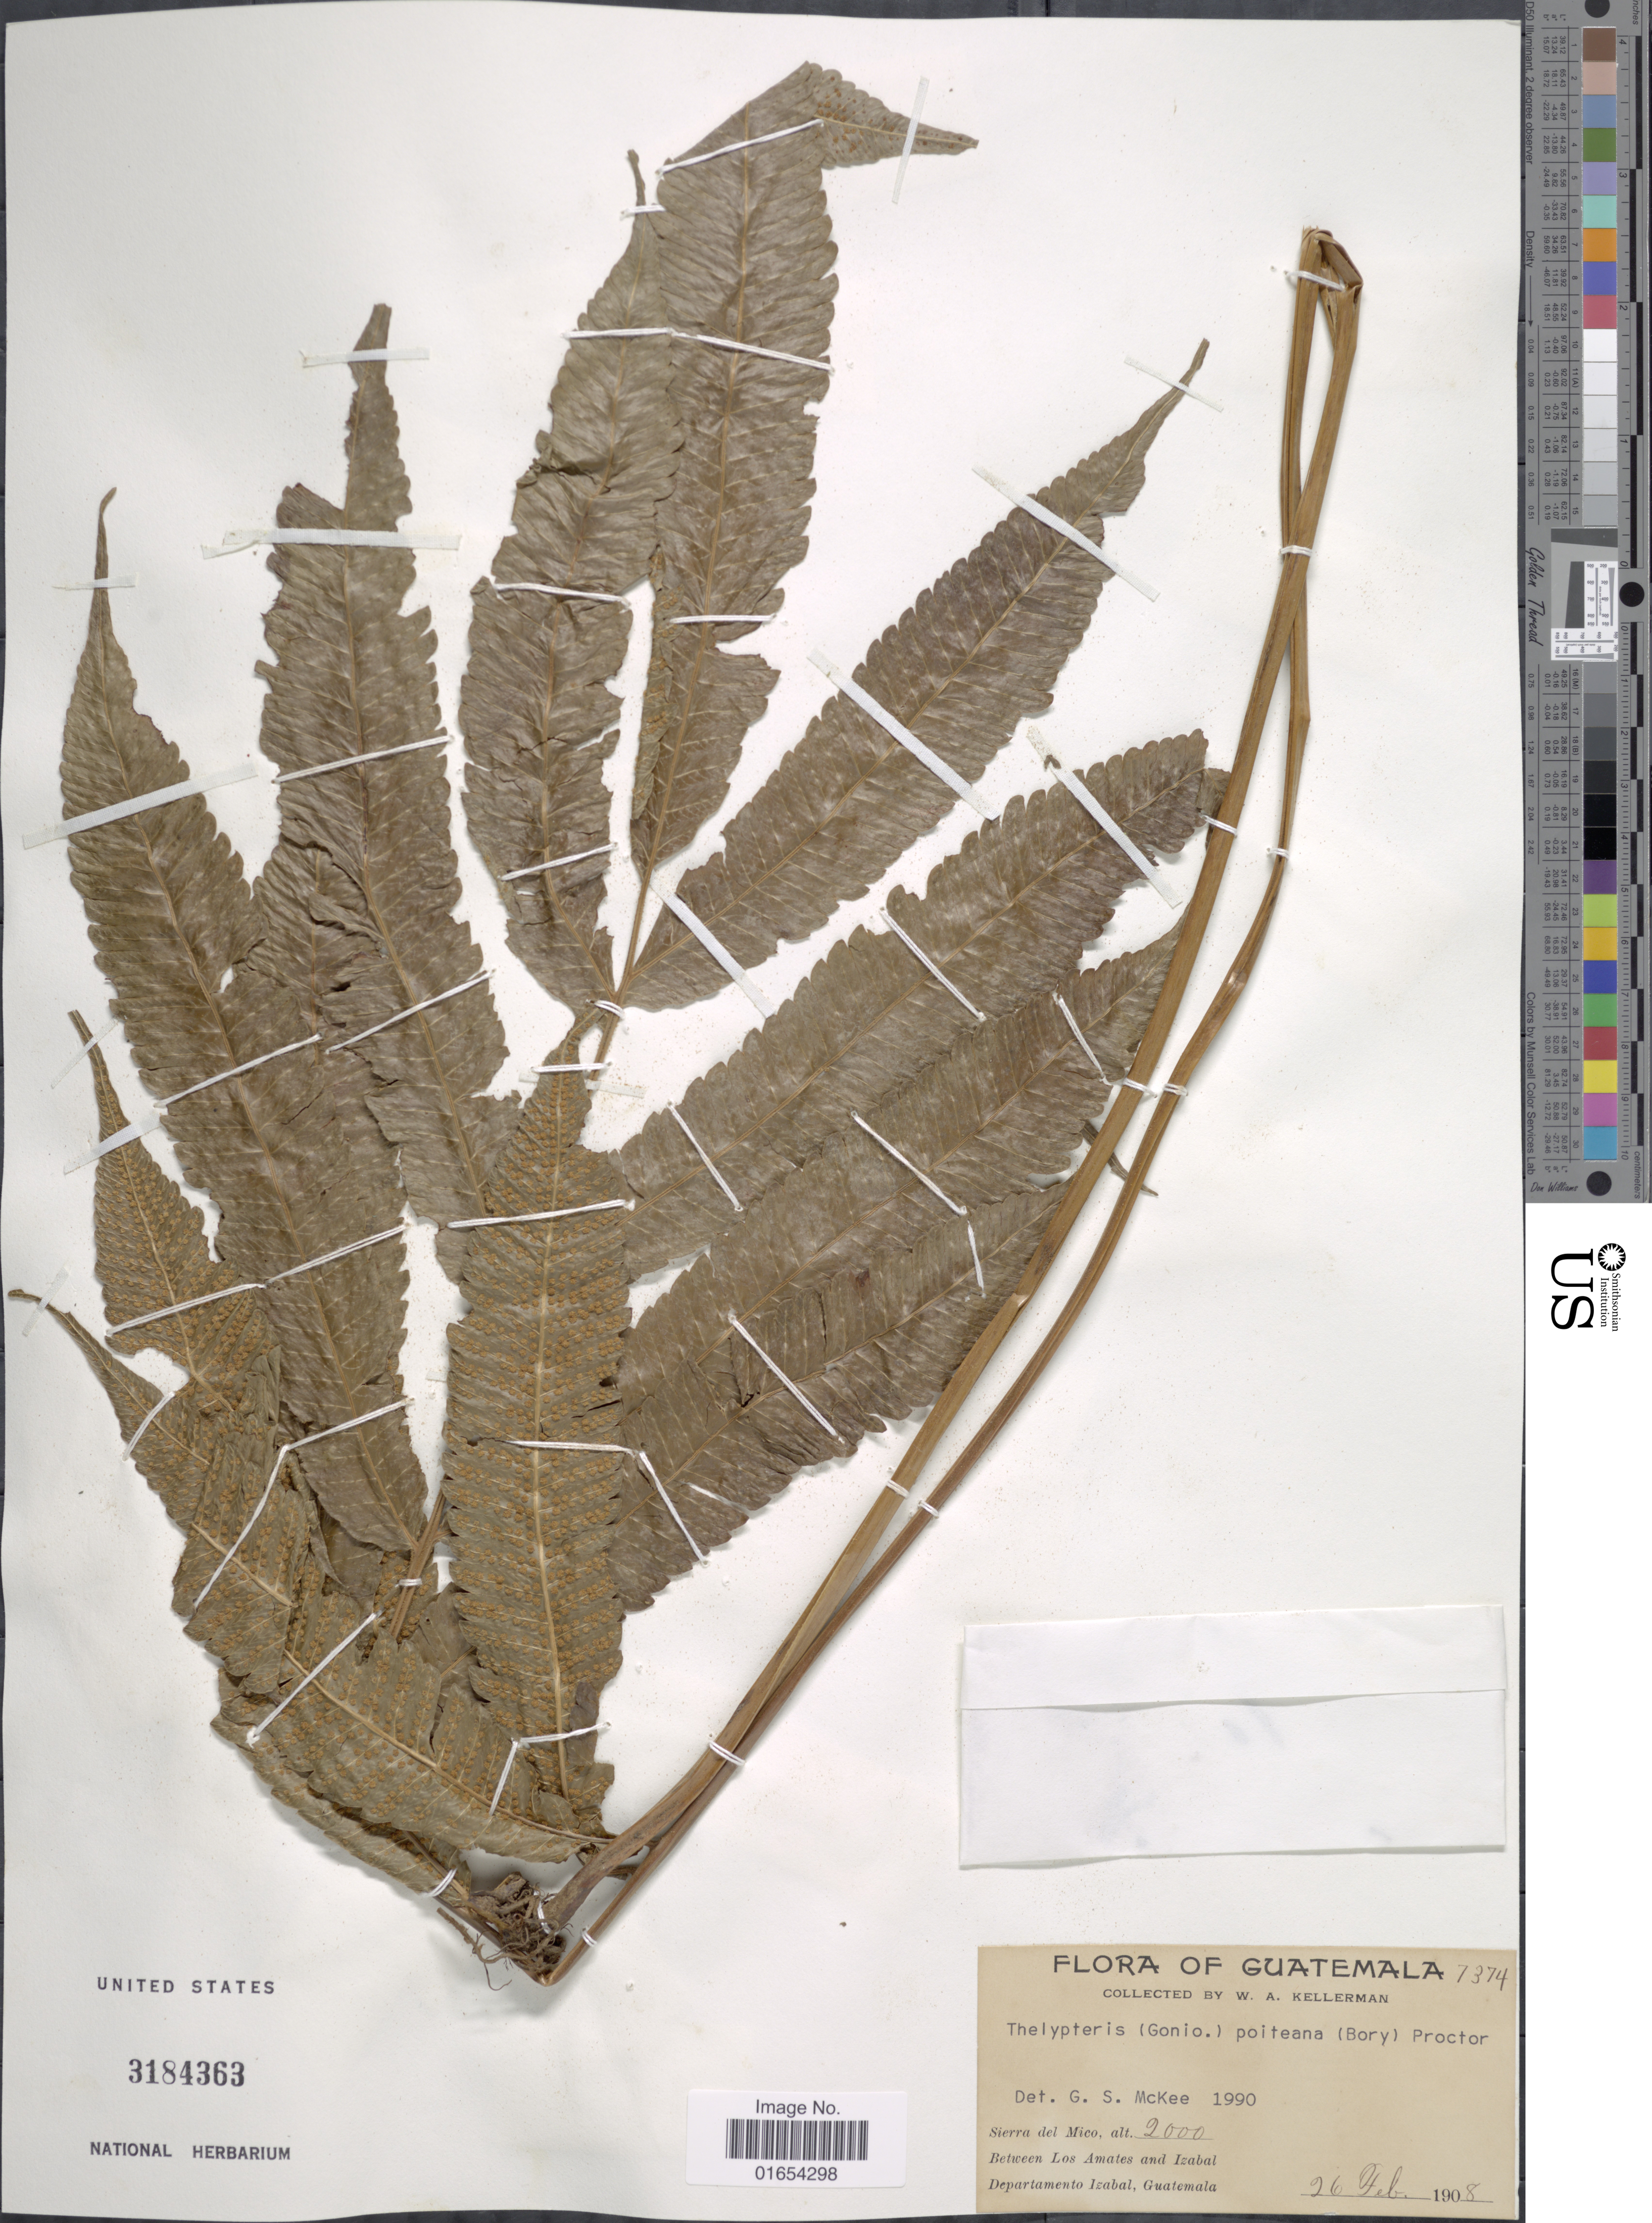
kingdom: Plantae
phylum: Tracheophyta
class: Polypodiopsida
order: Polypodiales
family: Thelypteridaceae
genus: Goniopteris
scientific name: Goniopteris poiteana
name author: (Bory) Ching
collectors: W. Kellerman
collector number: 7374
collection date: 1908-02-26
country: Guatemala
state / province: Izabal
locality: Sierra del Mico, Between Los Amates and Izabal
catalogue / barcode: US 3184363